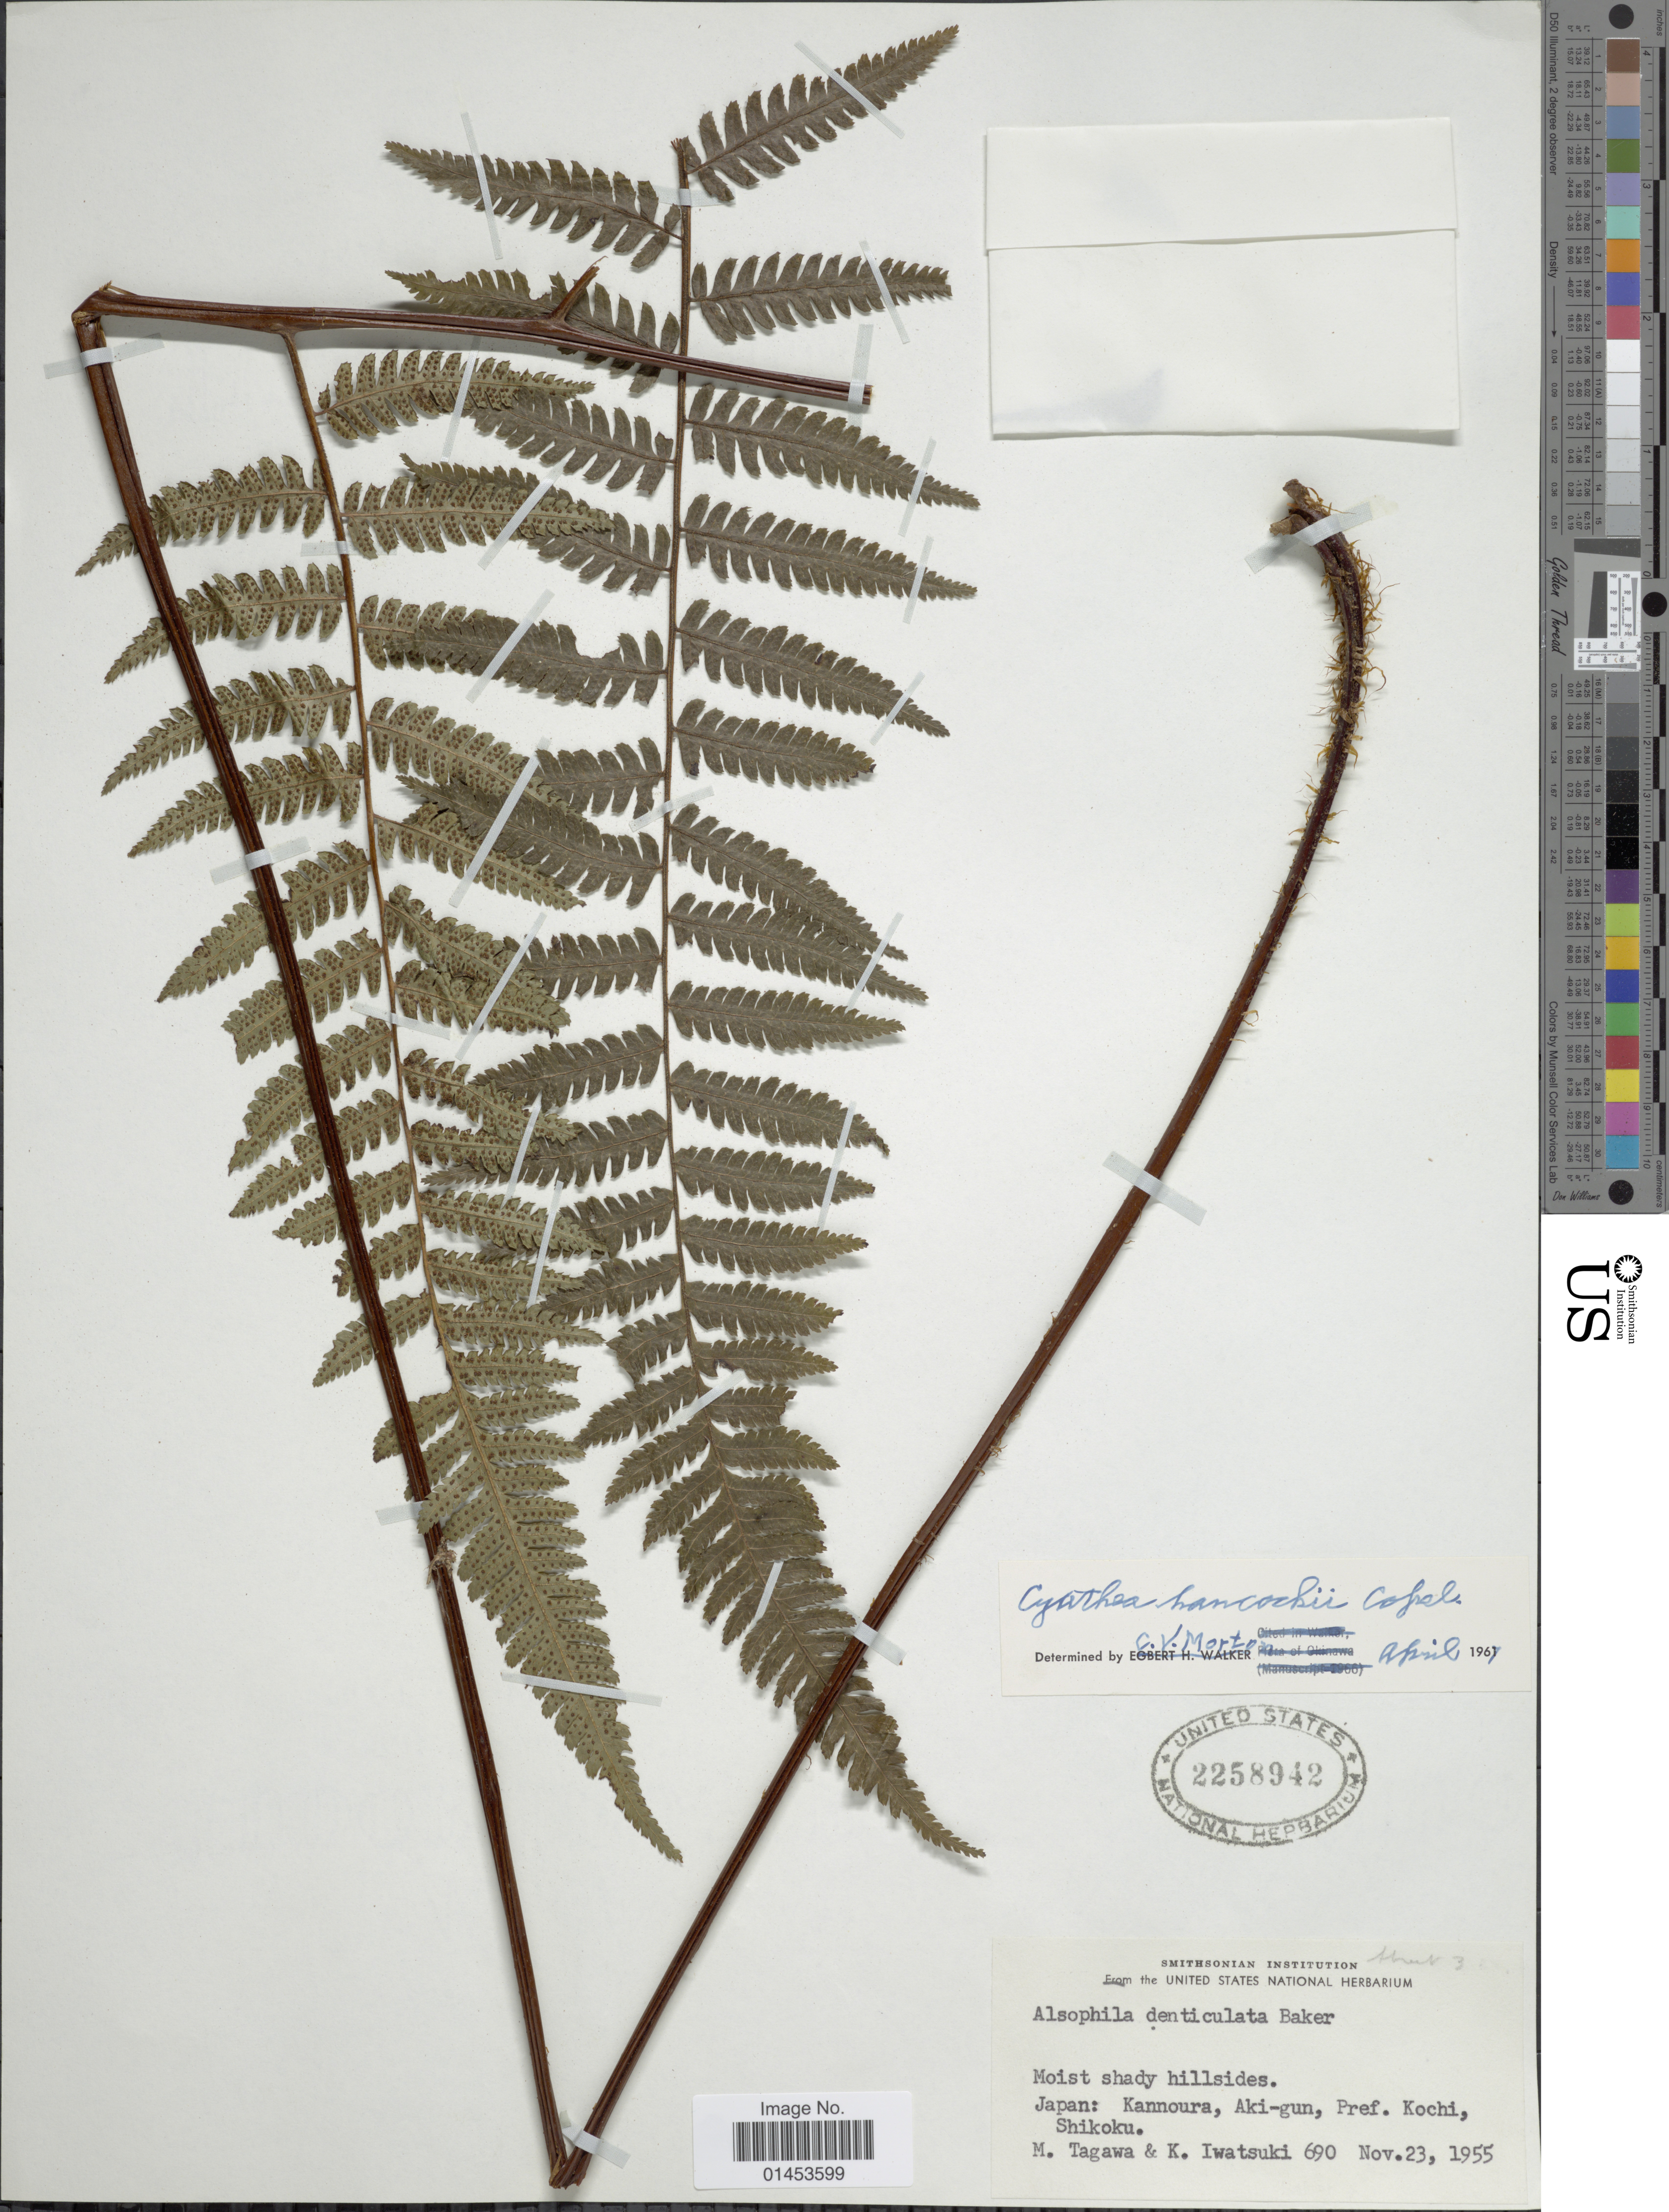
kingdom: Plantae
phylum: Tracheophyta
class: Polypodiopsida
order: Cyatheales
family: Cyatheaceae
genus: Cyathea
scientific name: Cyathea hancockii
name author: Copel.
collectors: M. Tagawa & K. Iwatsuki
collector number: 690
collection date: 1955-11-23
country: Japan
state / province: Koti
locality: Moist shady hillside, Japan: Kannoura, Aki-gun pref. Kochi, Shikoku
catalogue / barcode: US 2258942